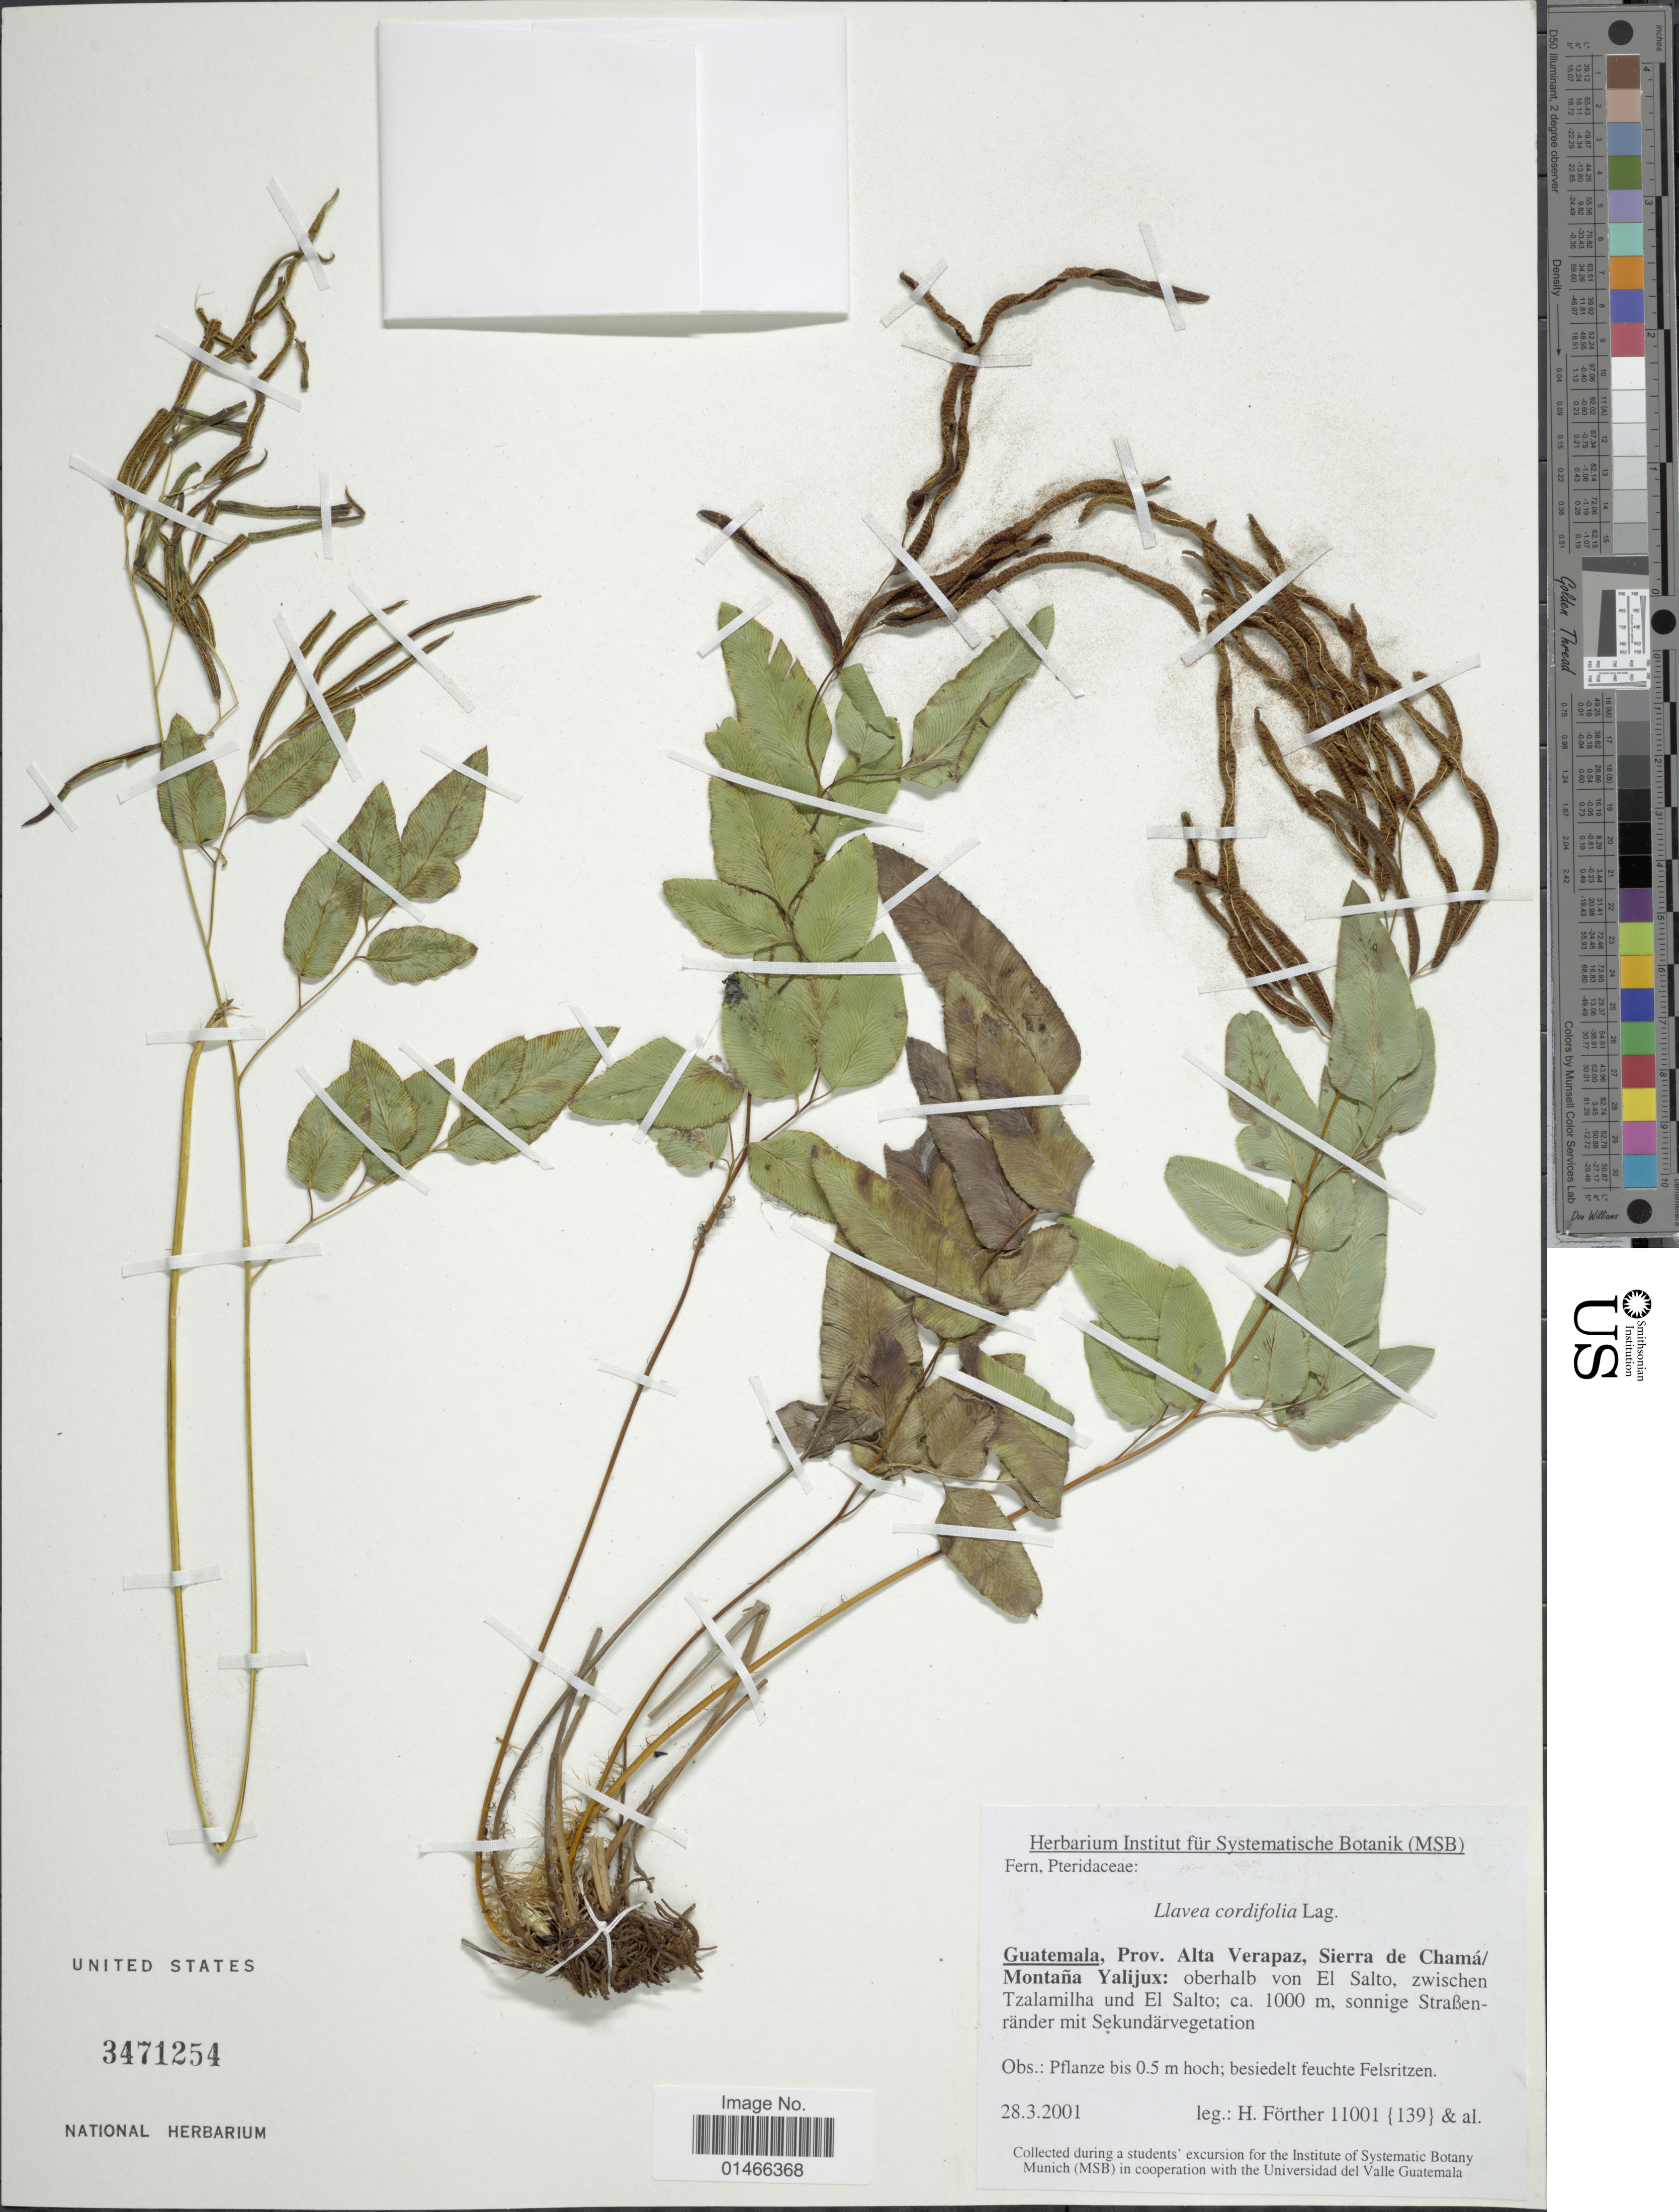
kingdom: Plantae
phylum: Tracheophyta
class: Polypodiopsida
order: Polypodiales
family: Pteridaceae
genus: Llavea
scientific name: Llavea cordifolia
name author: Lag.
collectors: H. Förther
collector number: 11001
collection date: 2001-03-28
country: Guatemala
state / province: Alta Verapaz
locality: Prov. Alta Verapaz, Sierra de Chama/Montana Yalijux: oberhalb von El Salto, zwischen Tzalamilha und El Salto.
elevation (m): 1000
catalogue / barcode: US 3471254